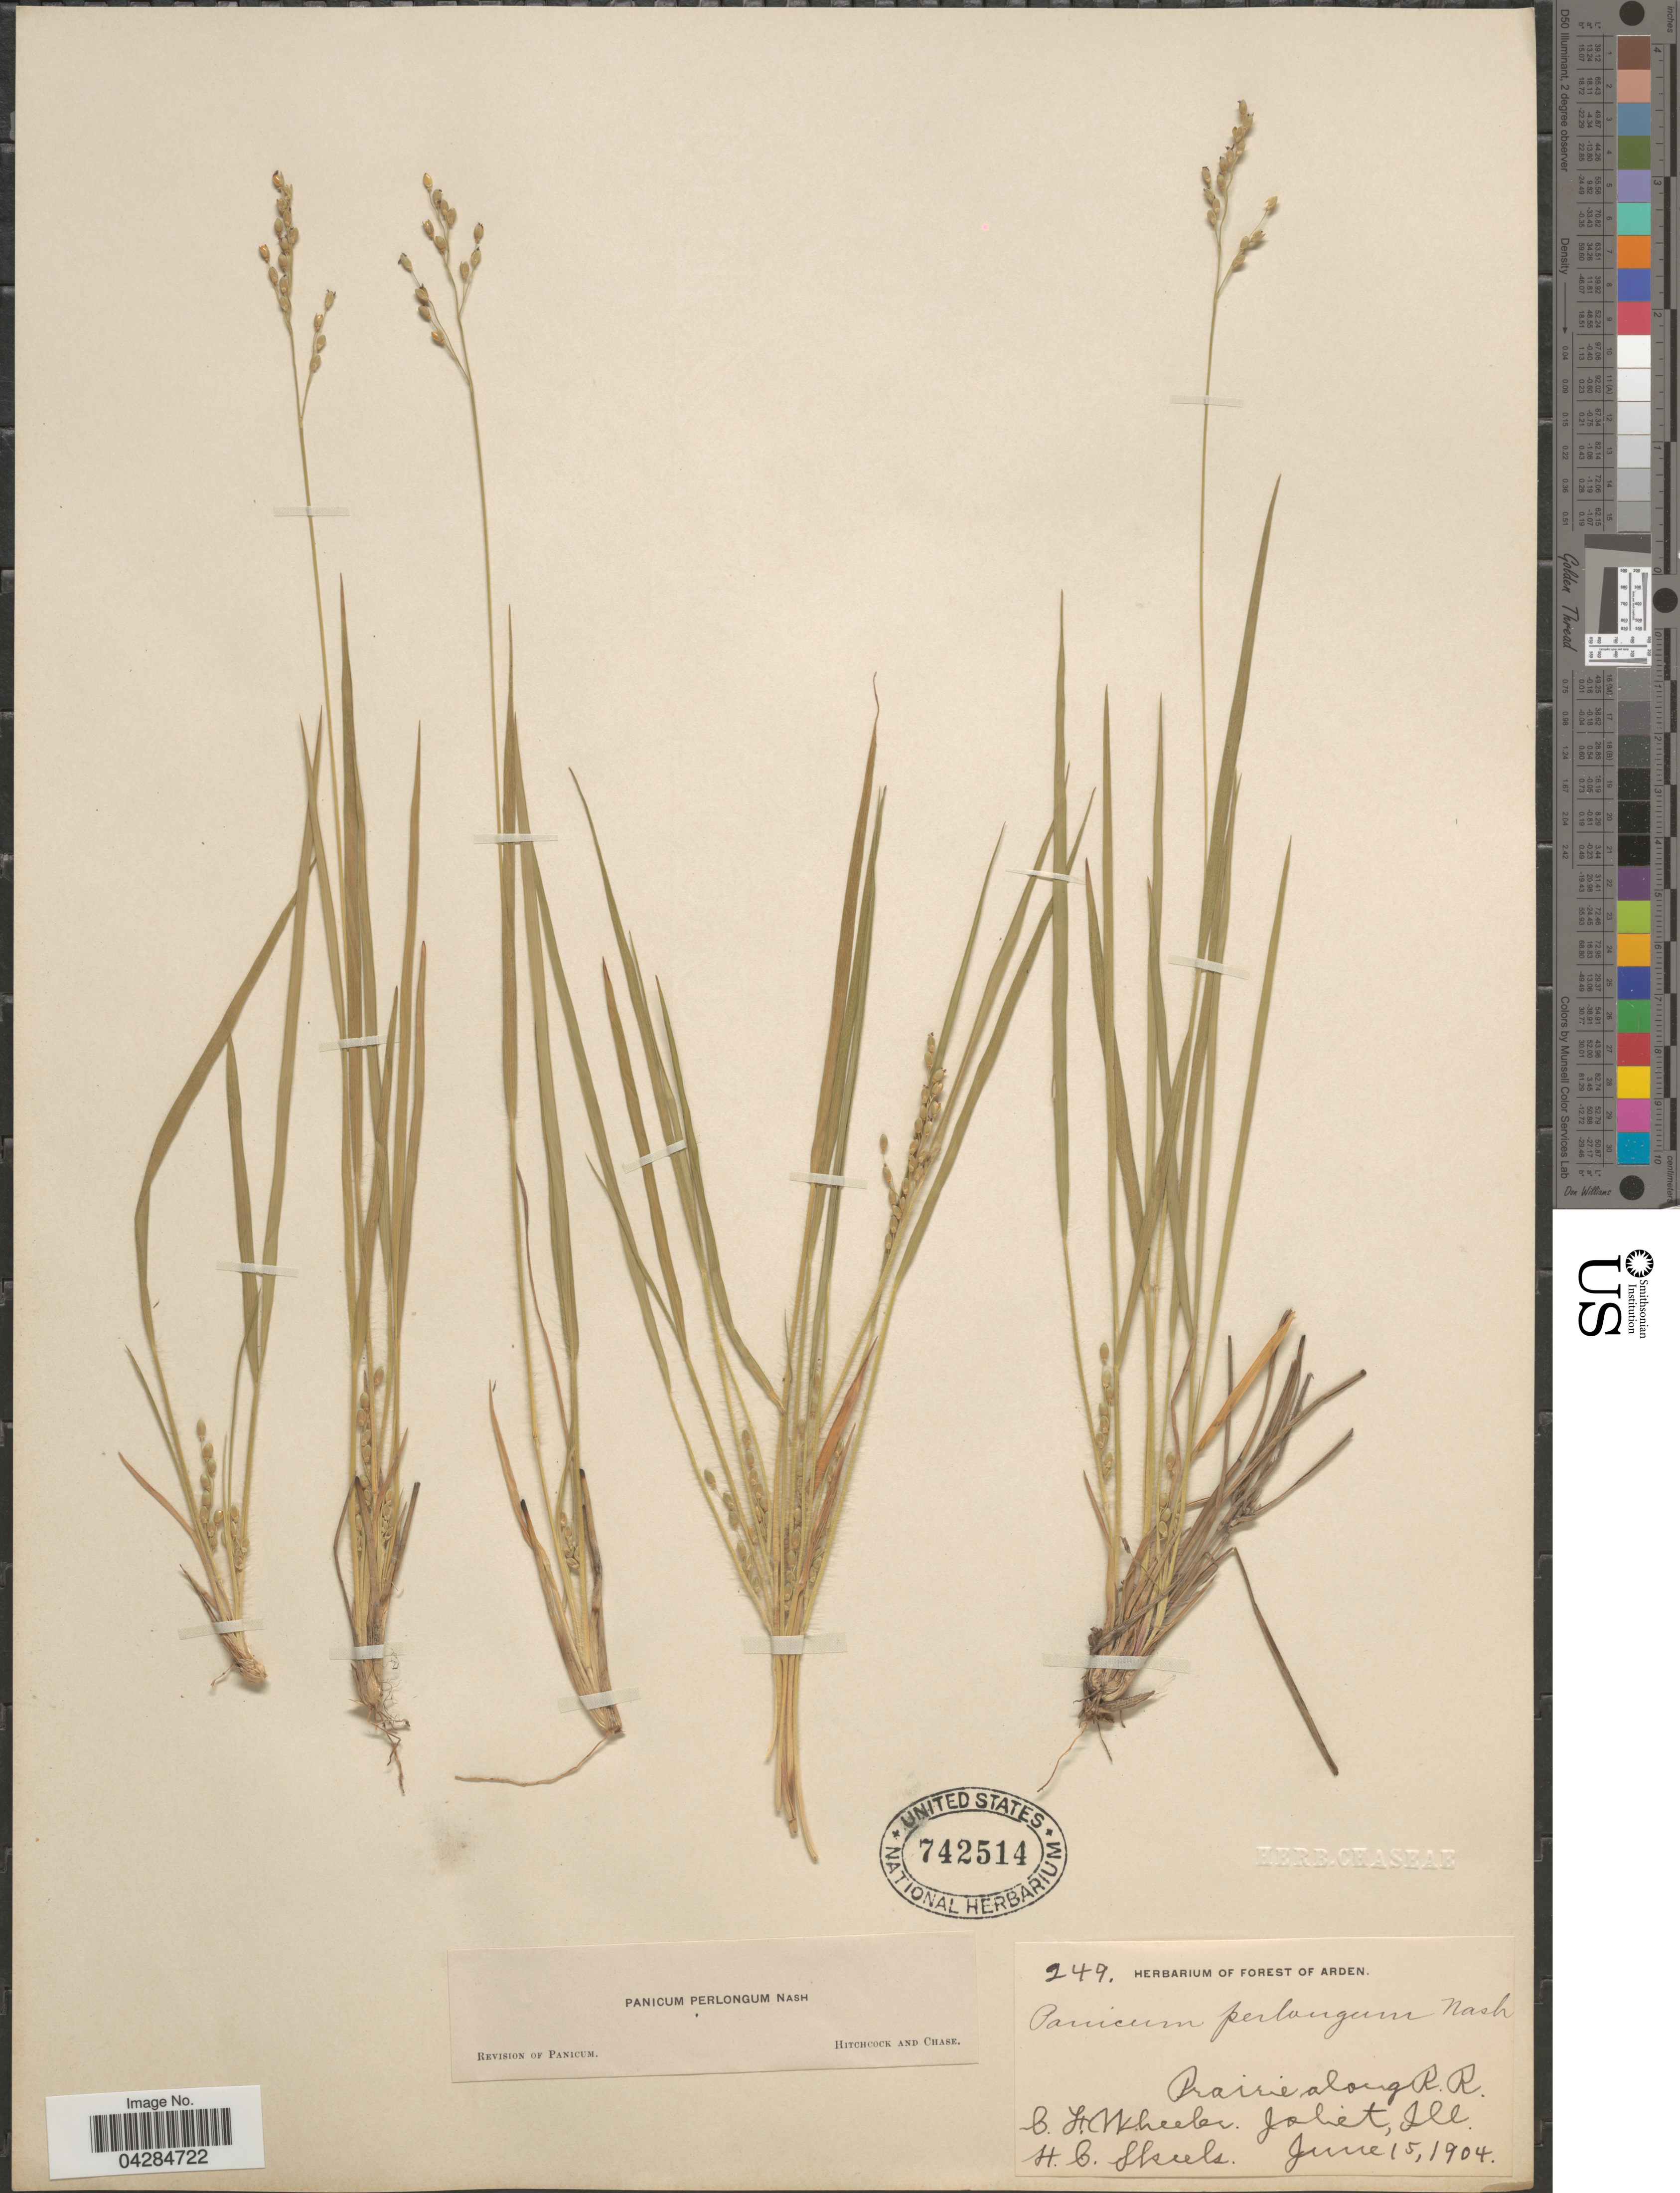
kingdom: Plantae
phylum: Tracheophyta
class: Liliopsida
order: Poales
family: Poaceae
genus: Dichanthelium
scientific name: Dichanthelium perlongum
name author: (Nash) Freckmann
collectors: C. Wheeler & H. Skeels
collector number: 249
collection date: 1904-06-15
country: United States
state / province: Illinois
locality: Prairie along R.R. Joliet.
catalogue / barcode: US 742514